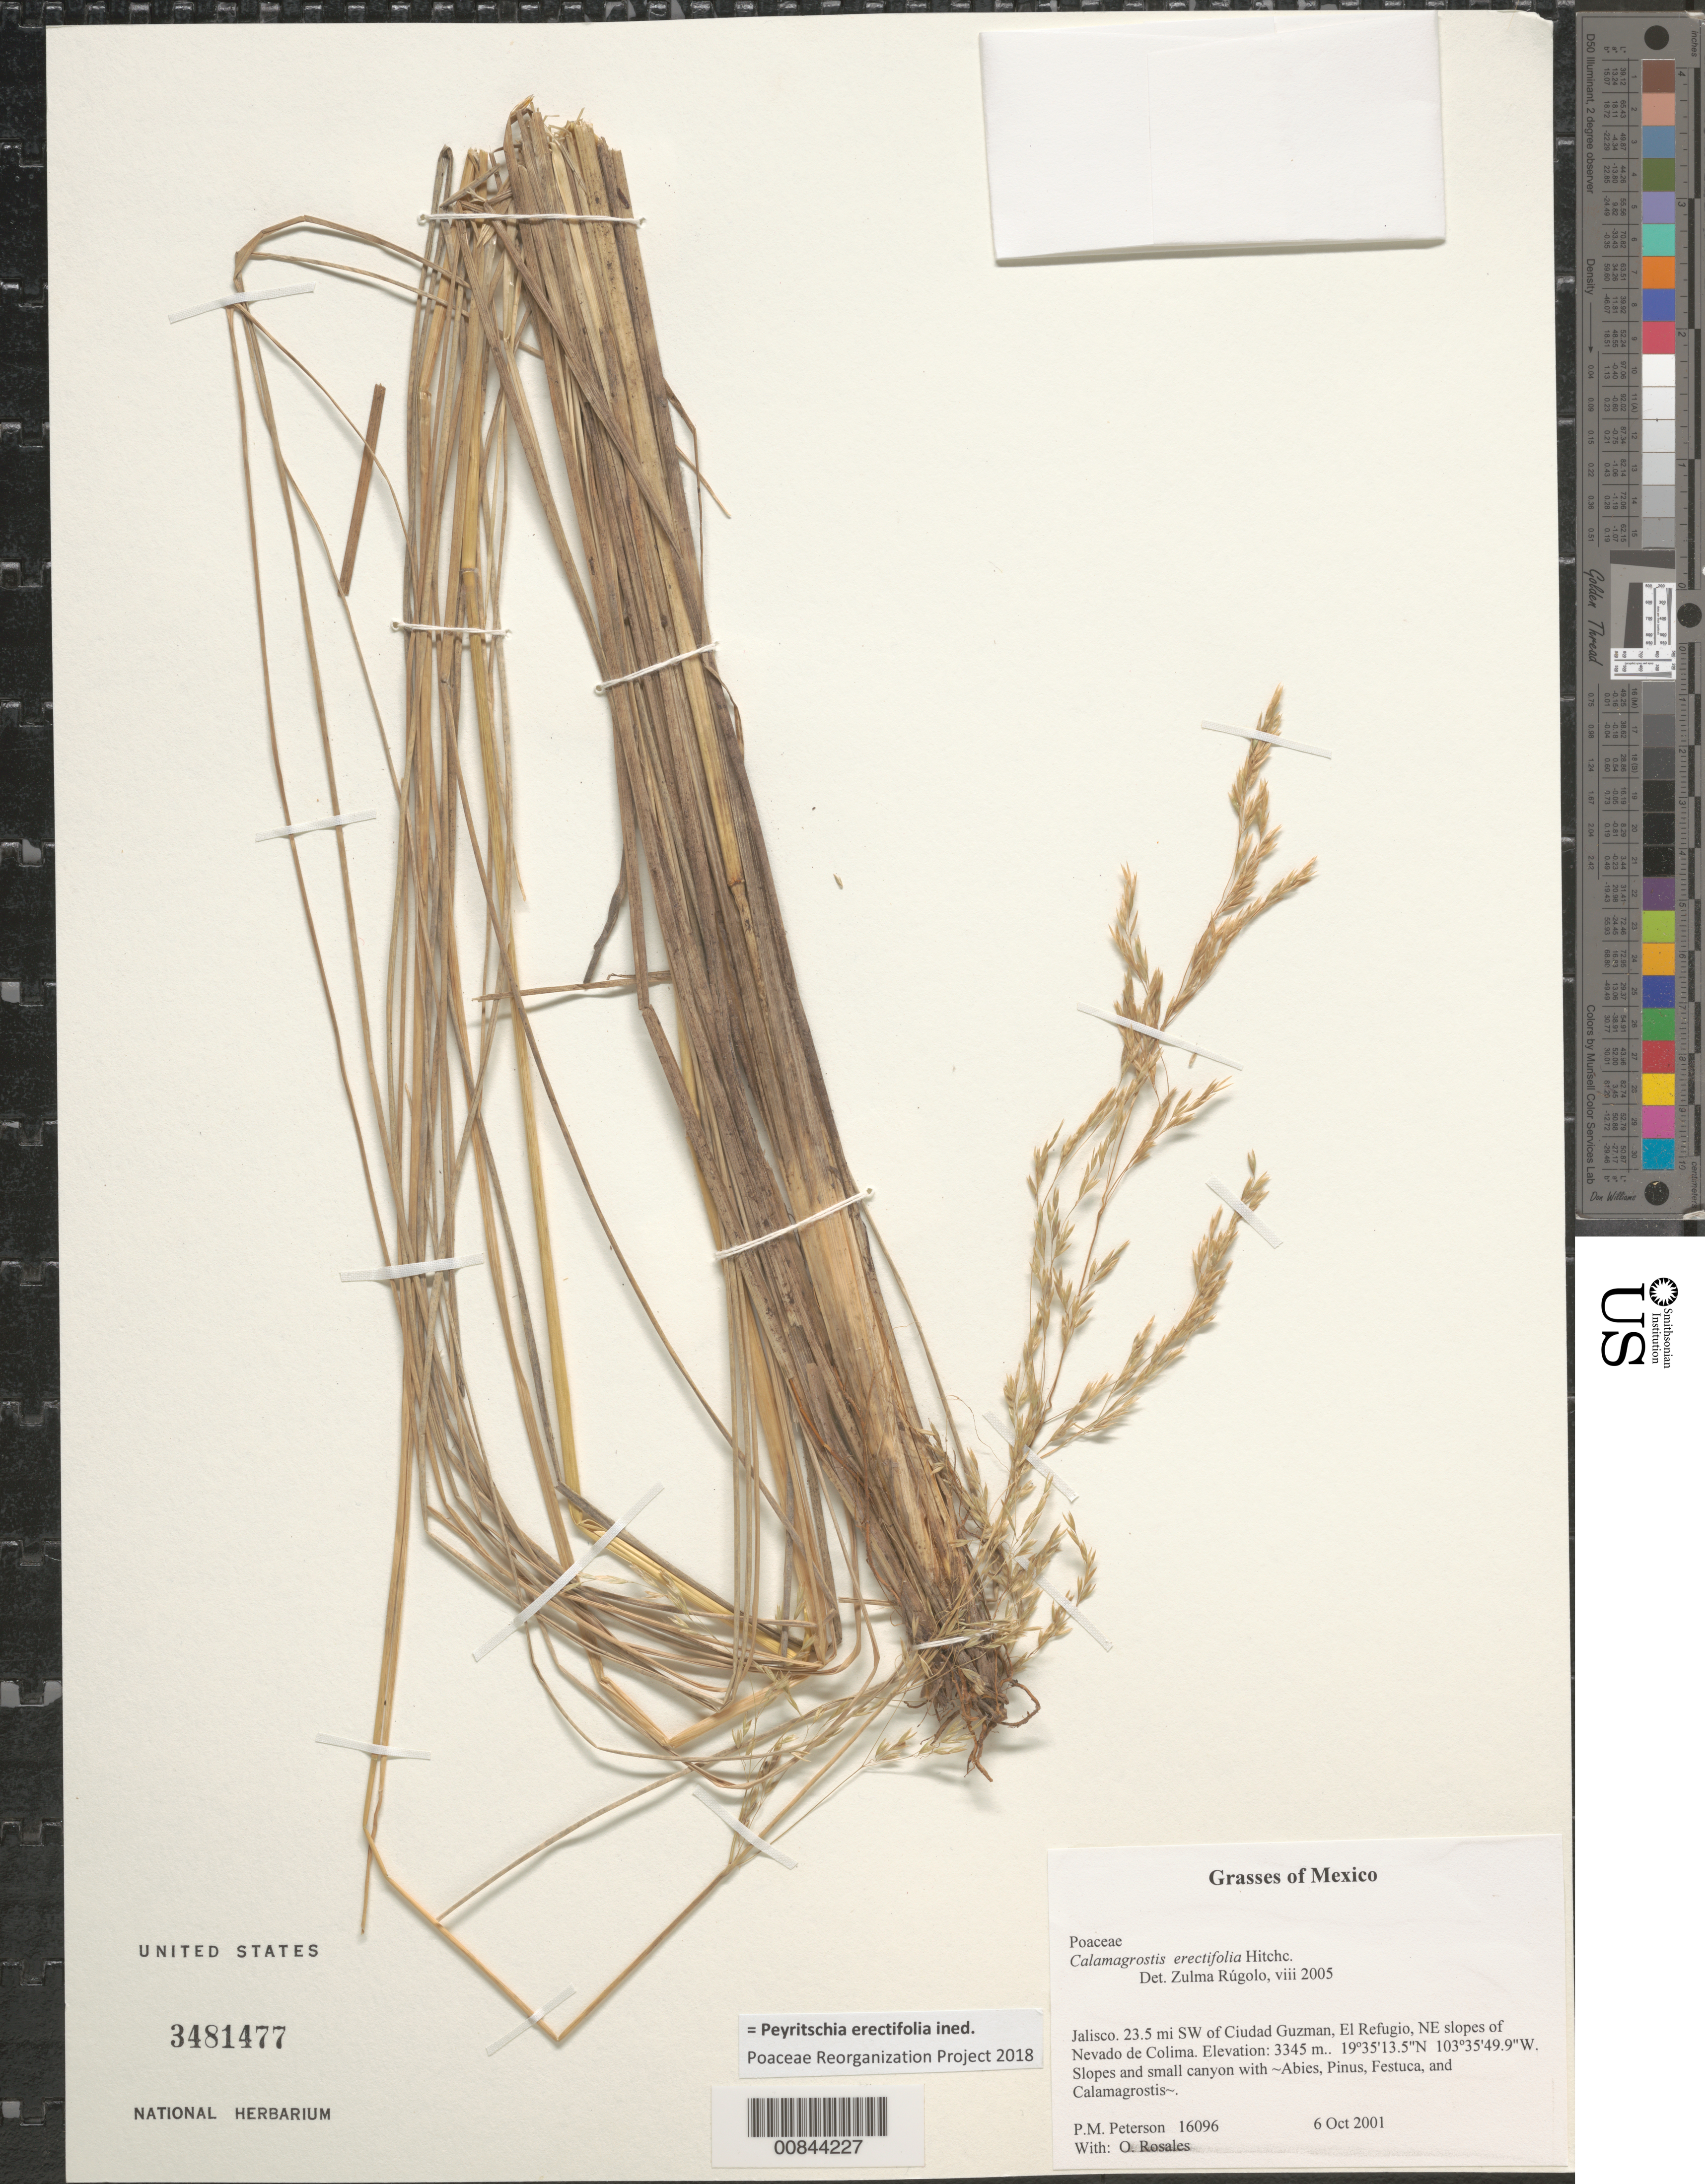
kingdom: Plantae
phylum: Tracheophyta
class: Liliopsida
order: Poales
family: Poaceae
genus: Peyritschia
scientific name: Peyritschia erectifolia ined.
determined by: Poaceae Reorganization Project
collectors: P. M. Peterson & O. Rosales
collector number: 16096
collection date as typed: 06 Oct 2001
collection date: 2001-10-06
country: Mexico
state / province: Jalisco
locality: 23.5 mi SW of Ciudad Guzman, El Refugio, NE slopes of Nevado de Colima.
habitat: Slopes and small canyon with ~Abies, Pinus, Festuca, and Calamagrostis~.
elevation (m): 3345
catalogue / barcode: US 3481477